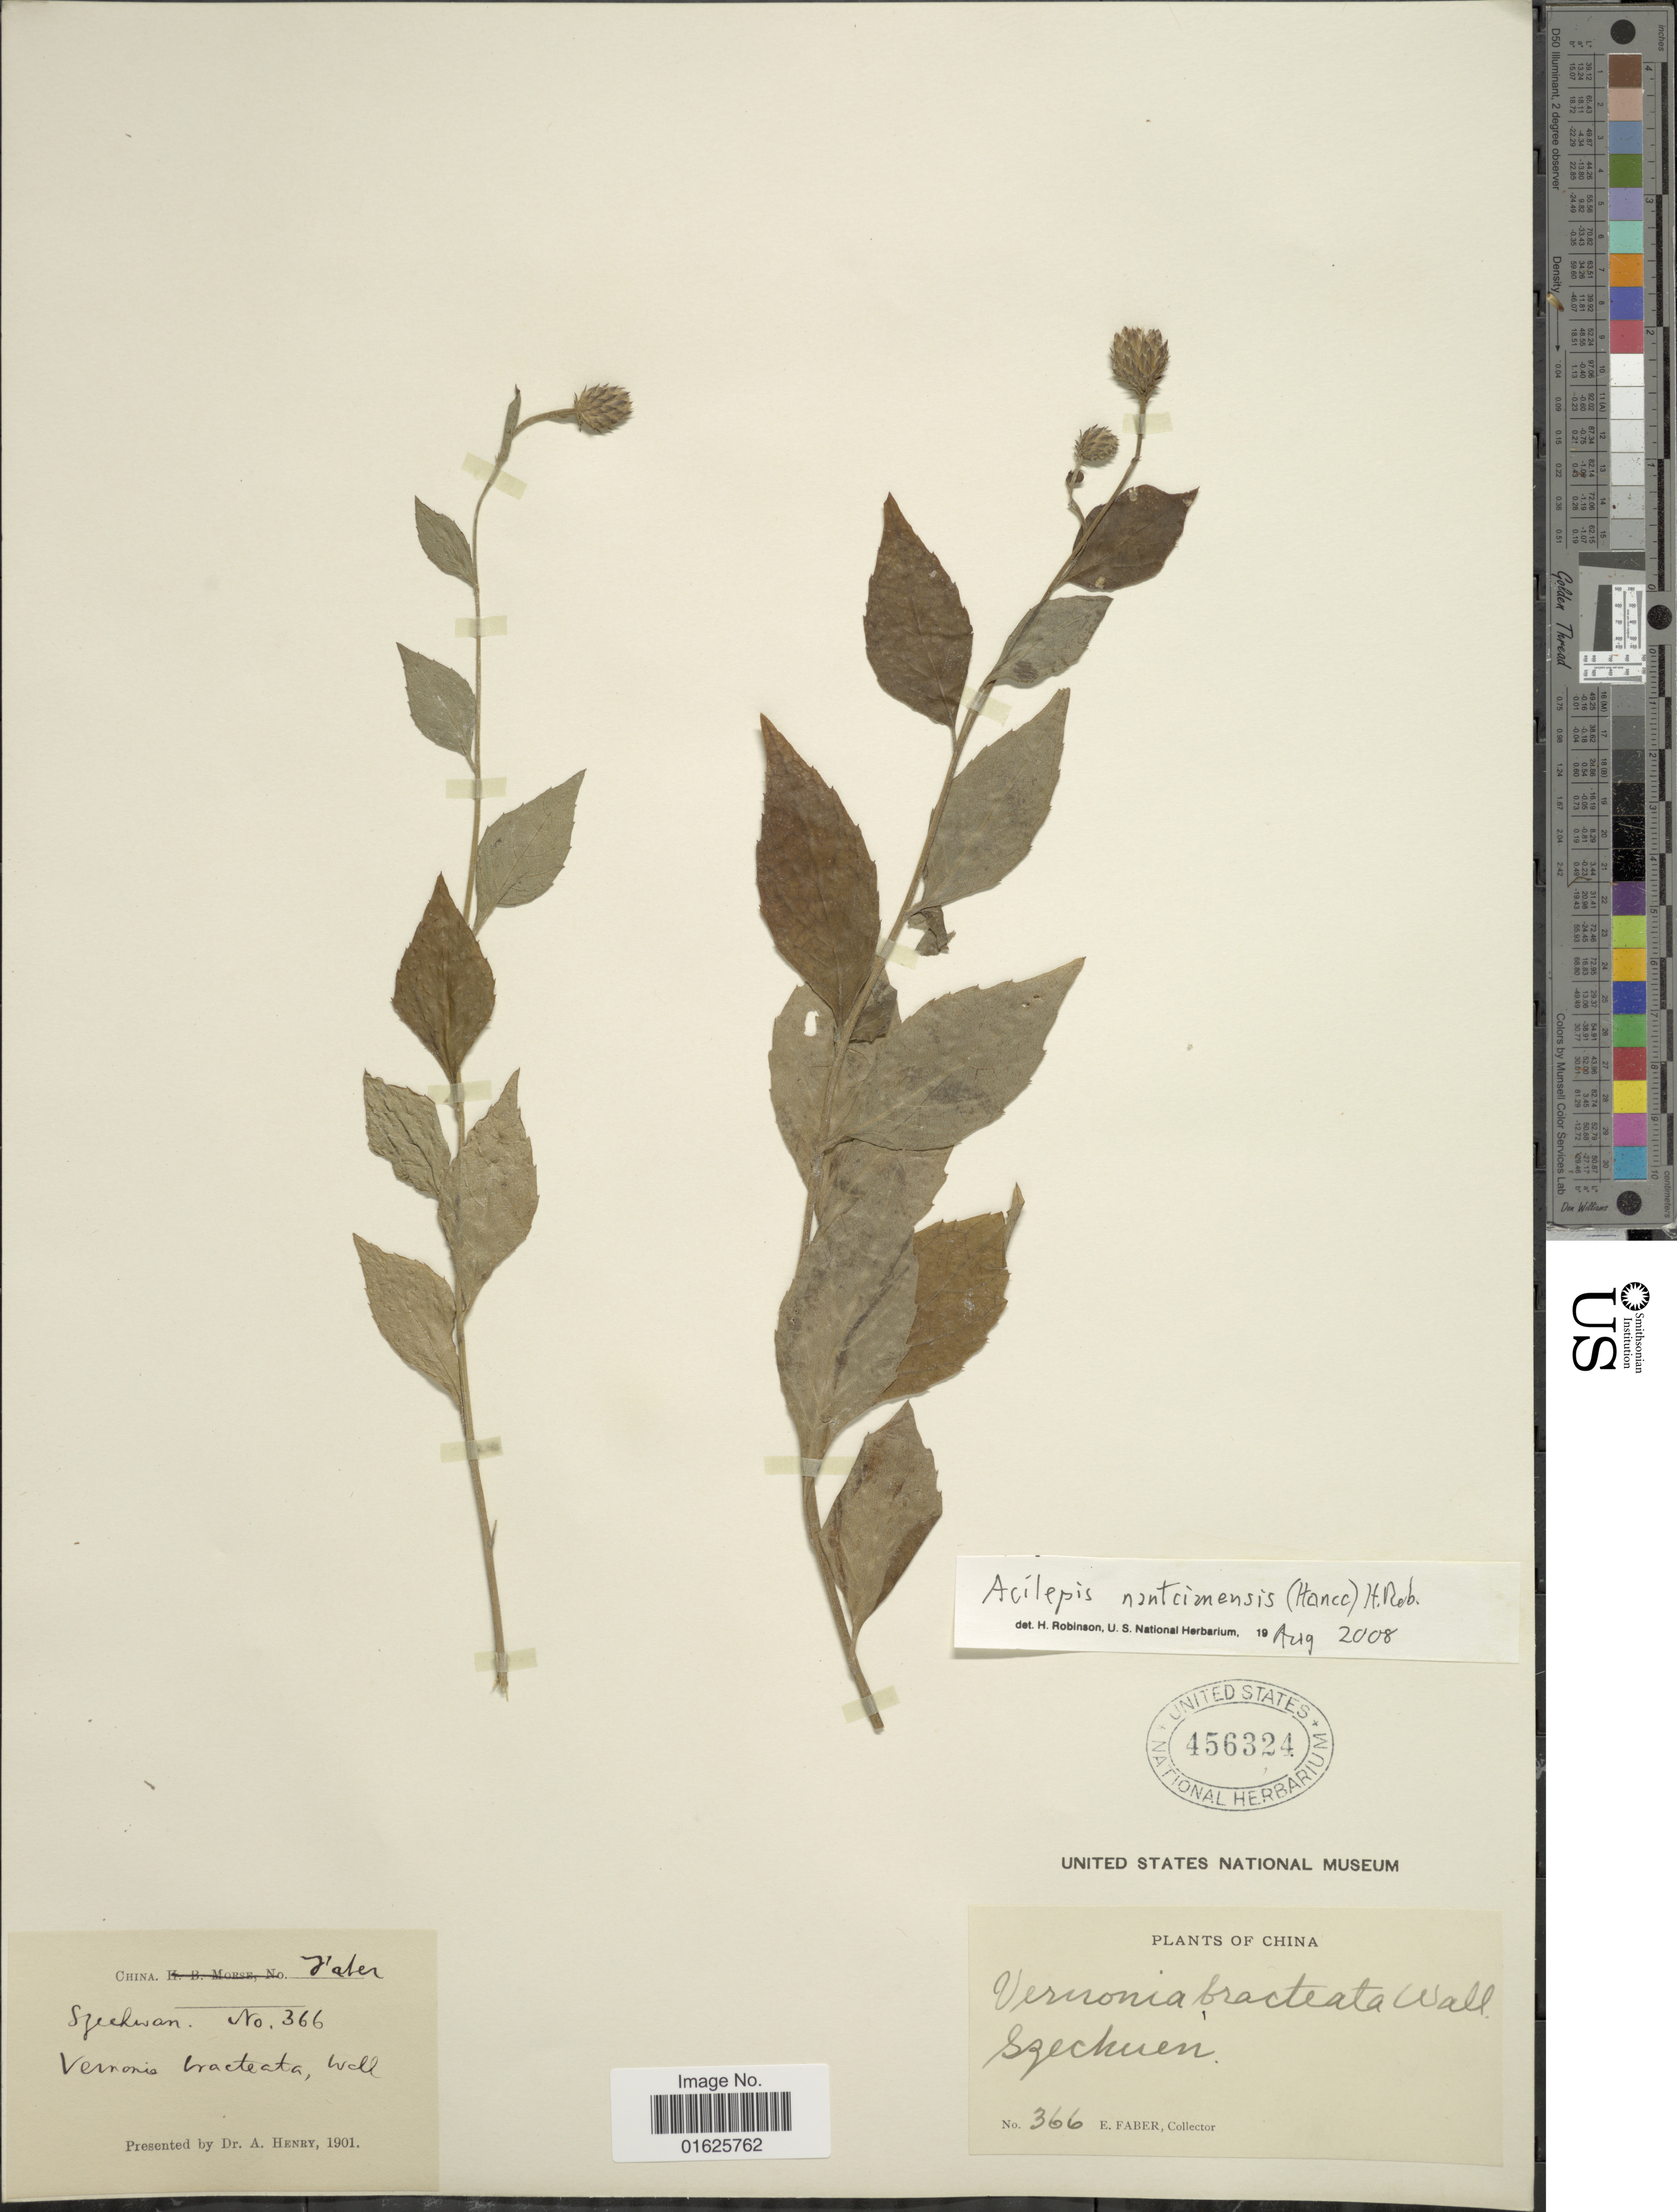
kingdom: Plantae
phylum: Tracheophyta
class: Magnoliopsida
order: Asterales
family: Asteraceae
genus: Acilepis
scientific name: Acilepis nantcianensis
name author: (Pamp.) H. Rob.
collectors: E. Faber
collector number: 366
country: China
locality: Szechuan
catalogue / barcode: US 456324